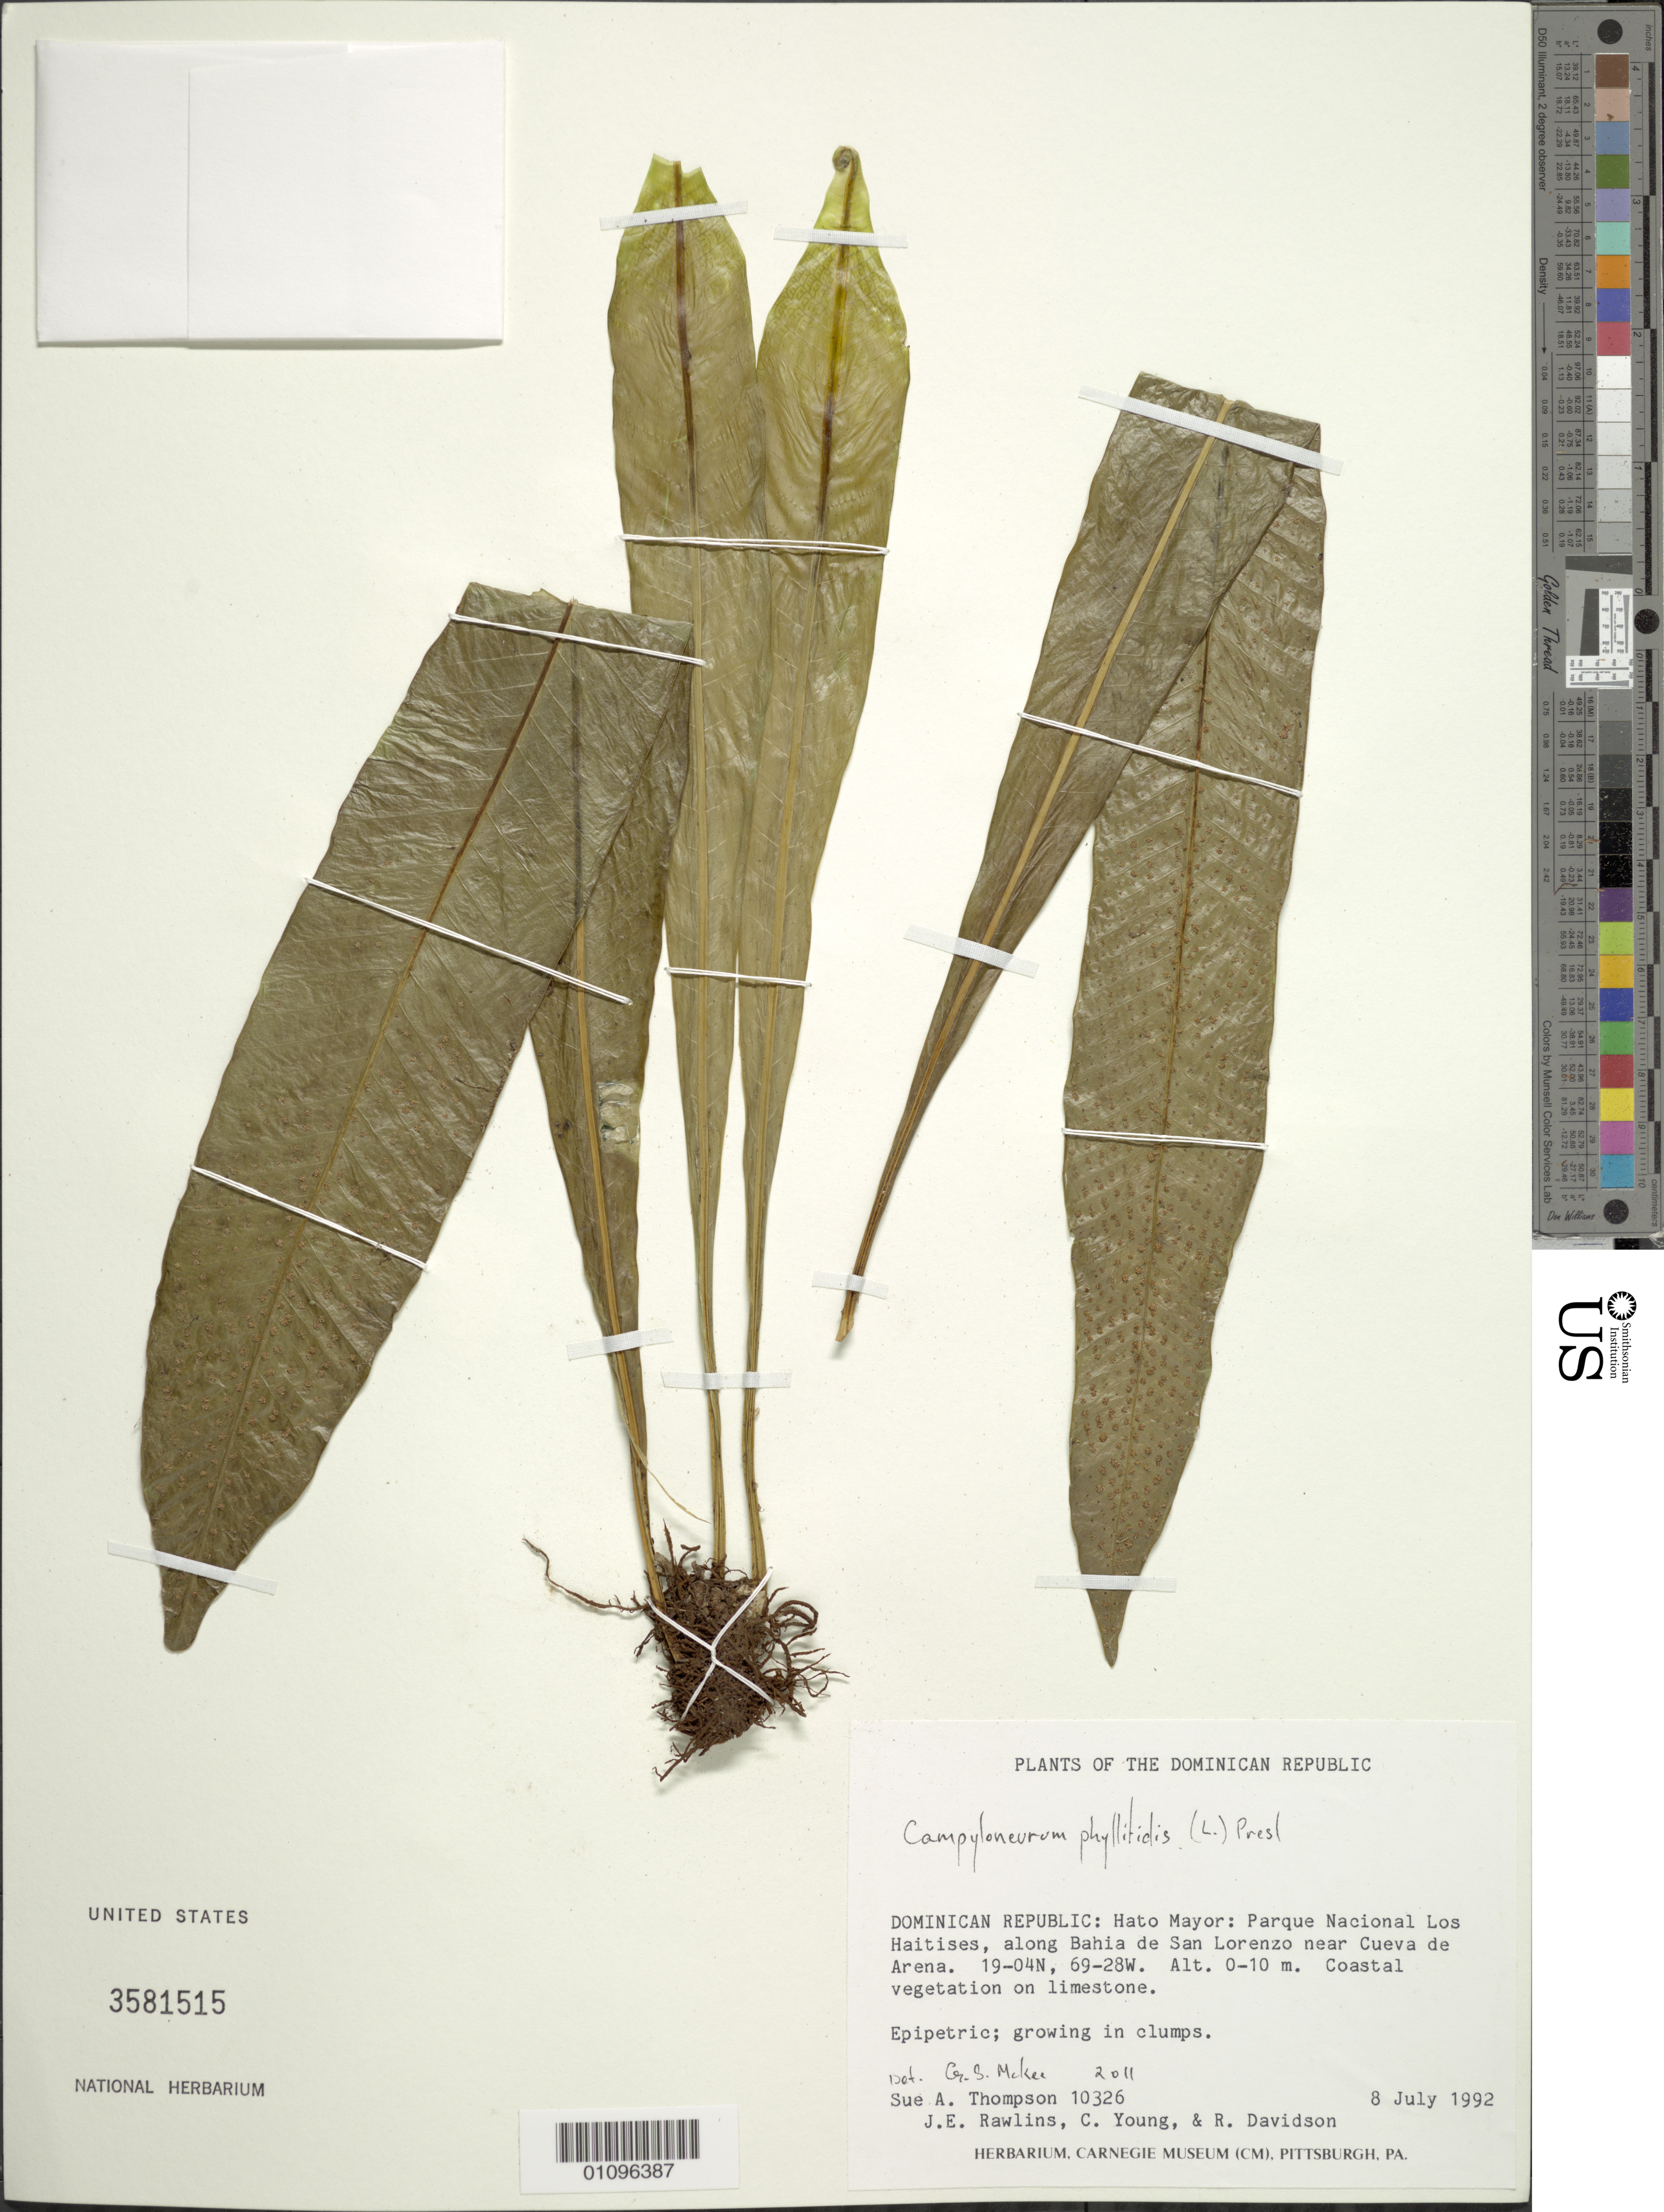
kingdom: Plantae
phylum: Tracheophyta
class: Polypodiopsida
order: Polypodiales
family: Polypodiaceae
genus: Campyloneurum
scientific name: Campyloneurum phyllitidis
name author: (L.) C. Presl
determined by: McKee, G. S., (US), NMNH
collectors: S. A. Thompson, J. Rawlins, C. Young & R. Davidson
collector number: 10326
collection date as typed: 08 Jul 1992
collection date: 1992-07-08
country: Dominican Republic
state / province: Hato Mayor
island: Hispaniola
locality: Parque Nacional Los Haitises, along Bahia de San Lorenzo, near Cueva de Arena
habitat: Coastal vegetation on limestone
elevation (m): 0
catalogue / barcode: US 3581515